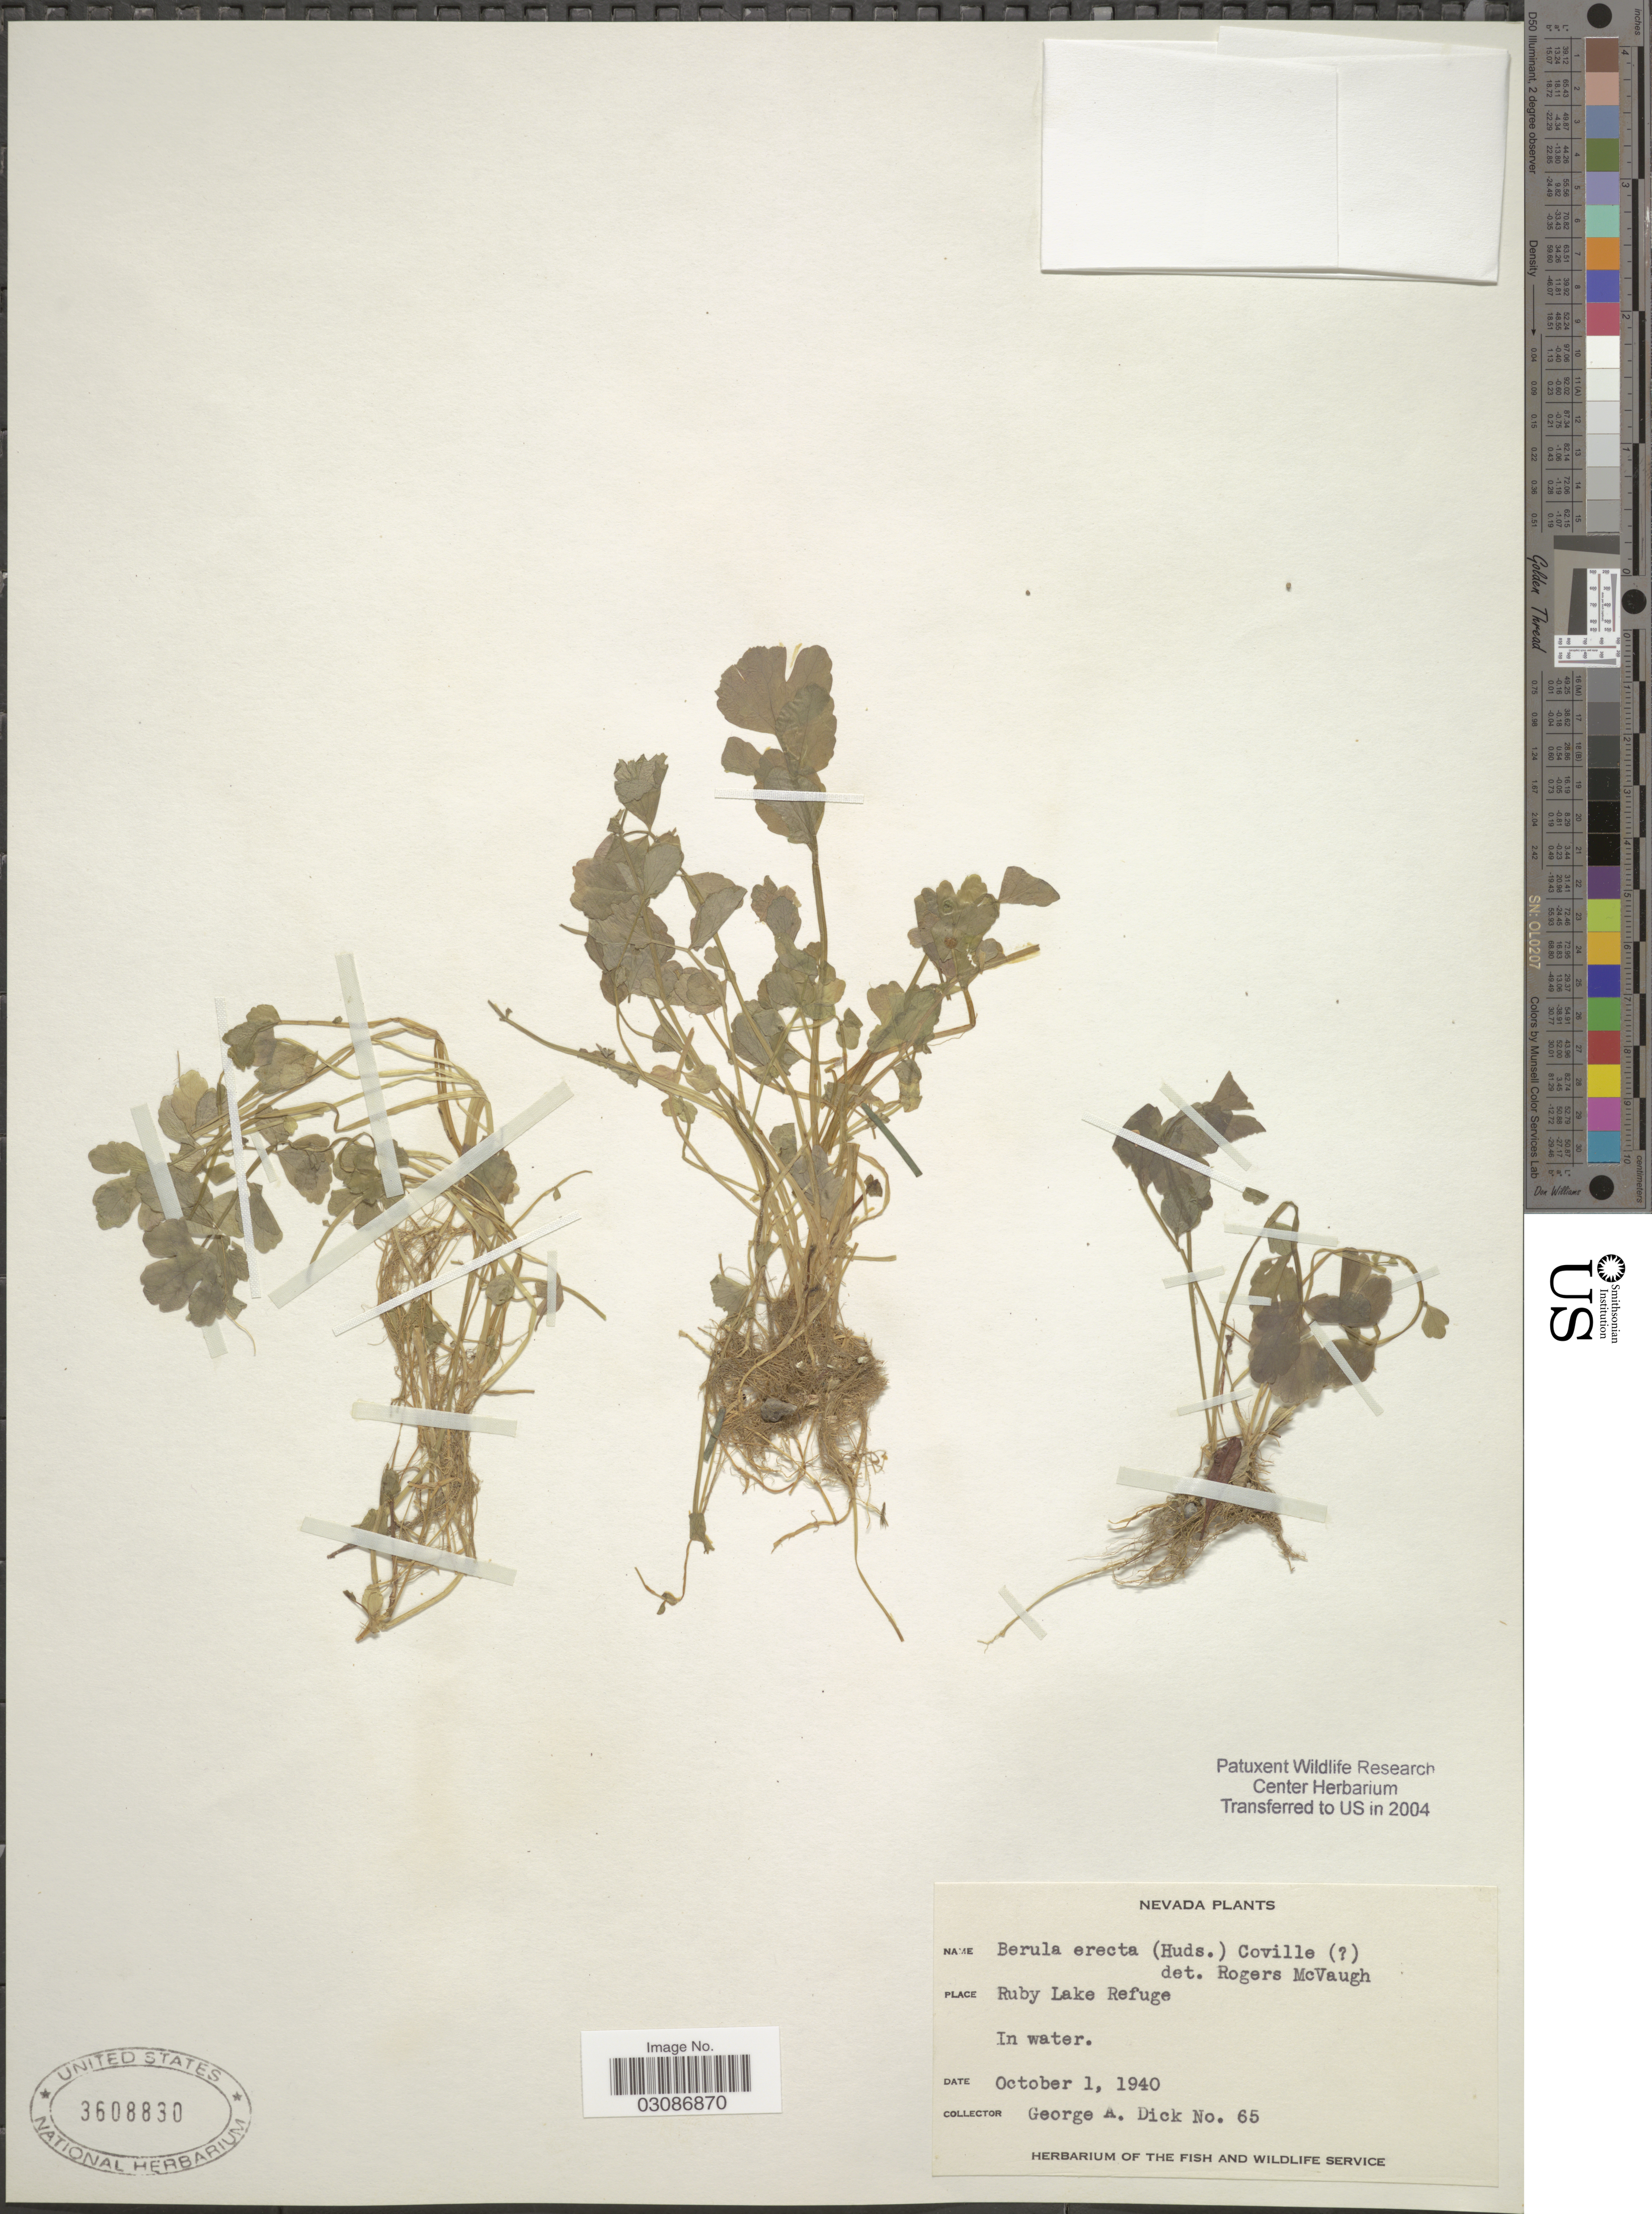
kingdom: Plantae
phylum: Tracheophyta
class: Magnoliopsida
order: Apiales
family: Apiaceae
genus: Berula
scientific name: Berula erecta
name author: (Huds.) Coville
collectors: G. Dick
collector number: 65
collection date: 1940-10-01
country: United States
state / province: Nevada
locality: Ruby Lake Refuge.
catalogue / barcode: US 3608830